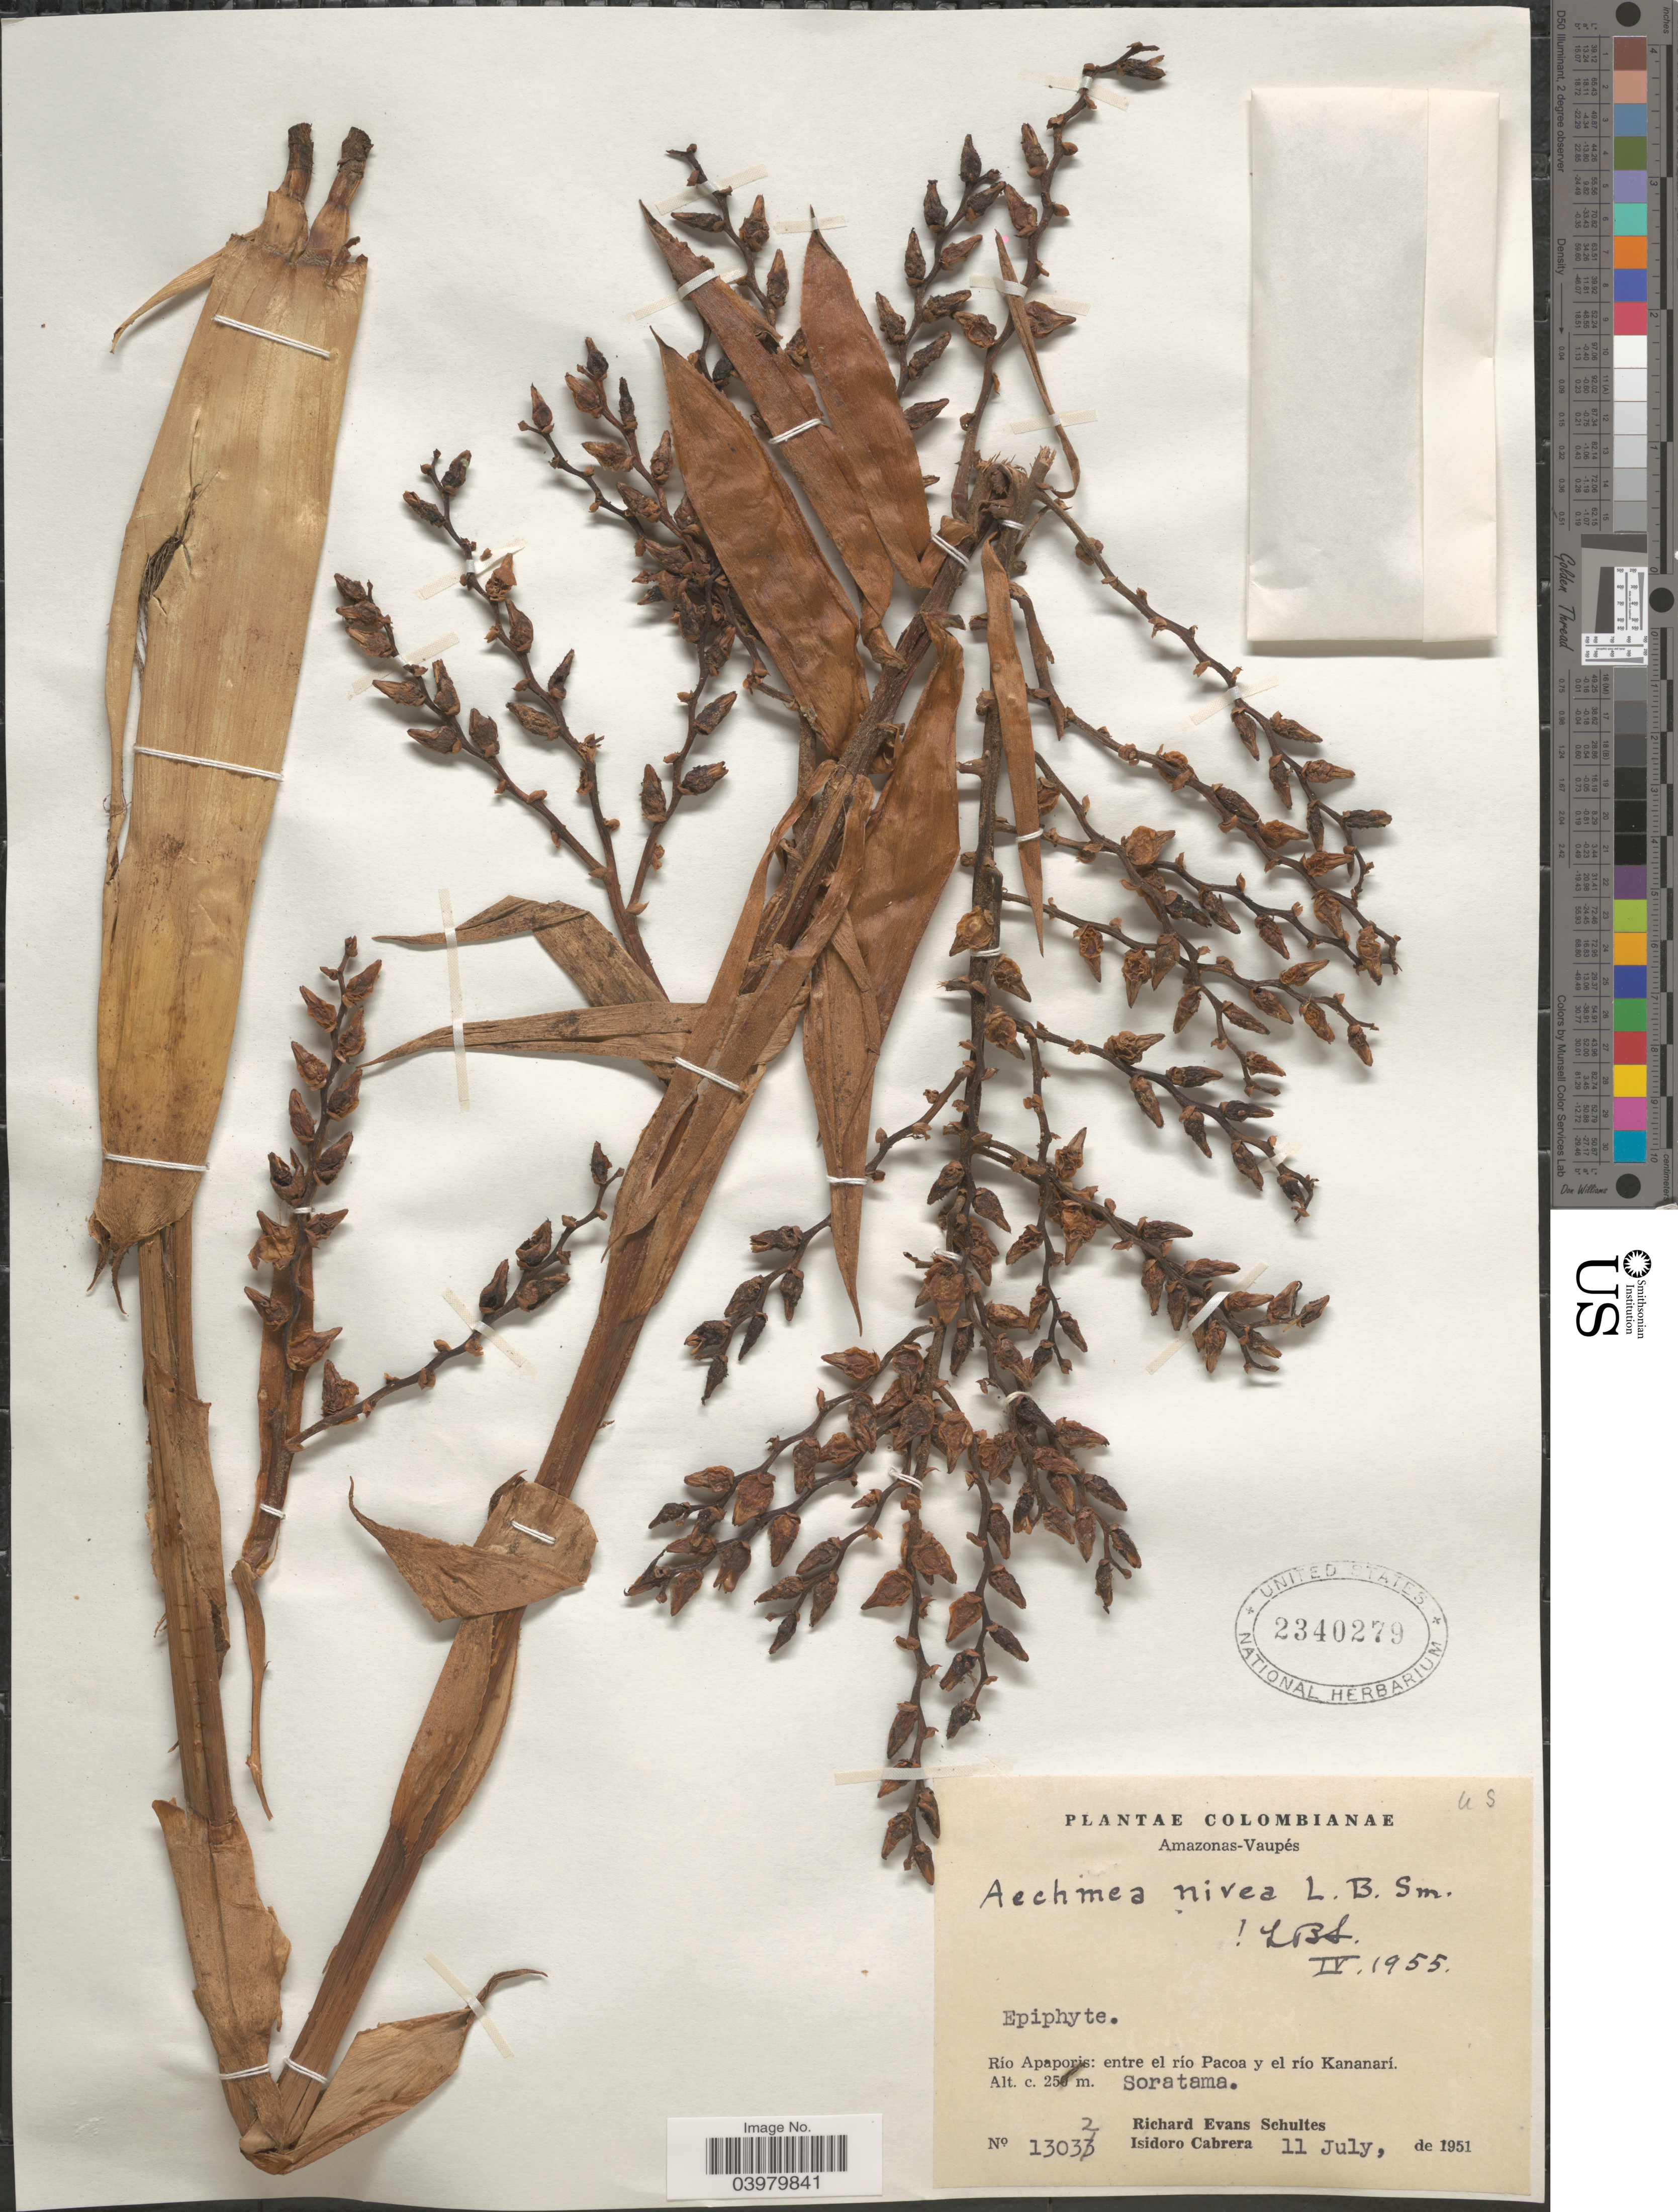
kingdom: Plantae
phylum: Tracheophyta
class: Liliopsida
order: Poales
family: Bromeliaceae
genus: Aechmea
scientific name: Aechmea nivea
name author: L.B. Sm.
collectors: R. E. Schultes & I. Cabrera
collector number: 13032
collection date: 1951-07-11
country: Colombia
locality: Amazonas-Vaupés. Río Apaporis: entre el río Pacao y el Kananarí. Soratama.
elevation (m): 250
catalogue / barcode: US 2340279